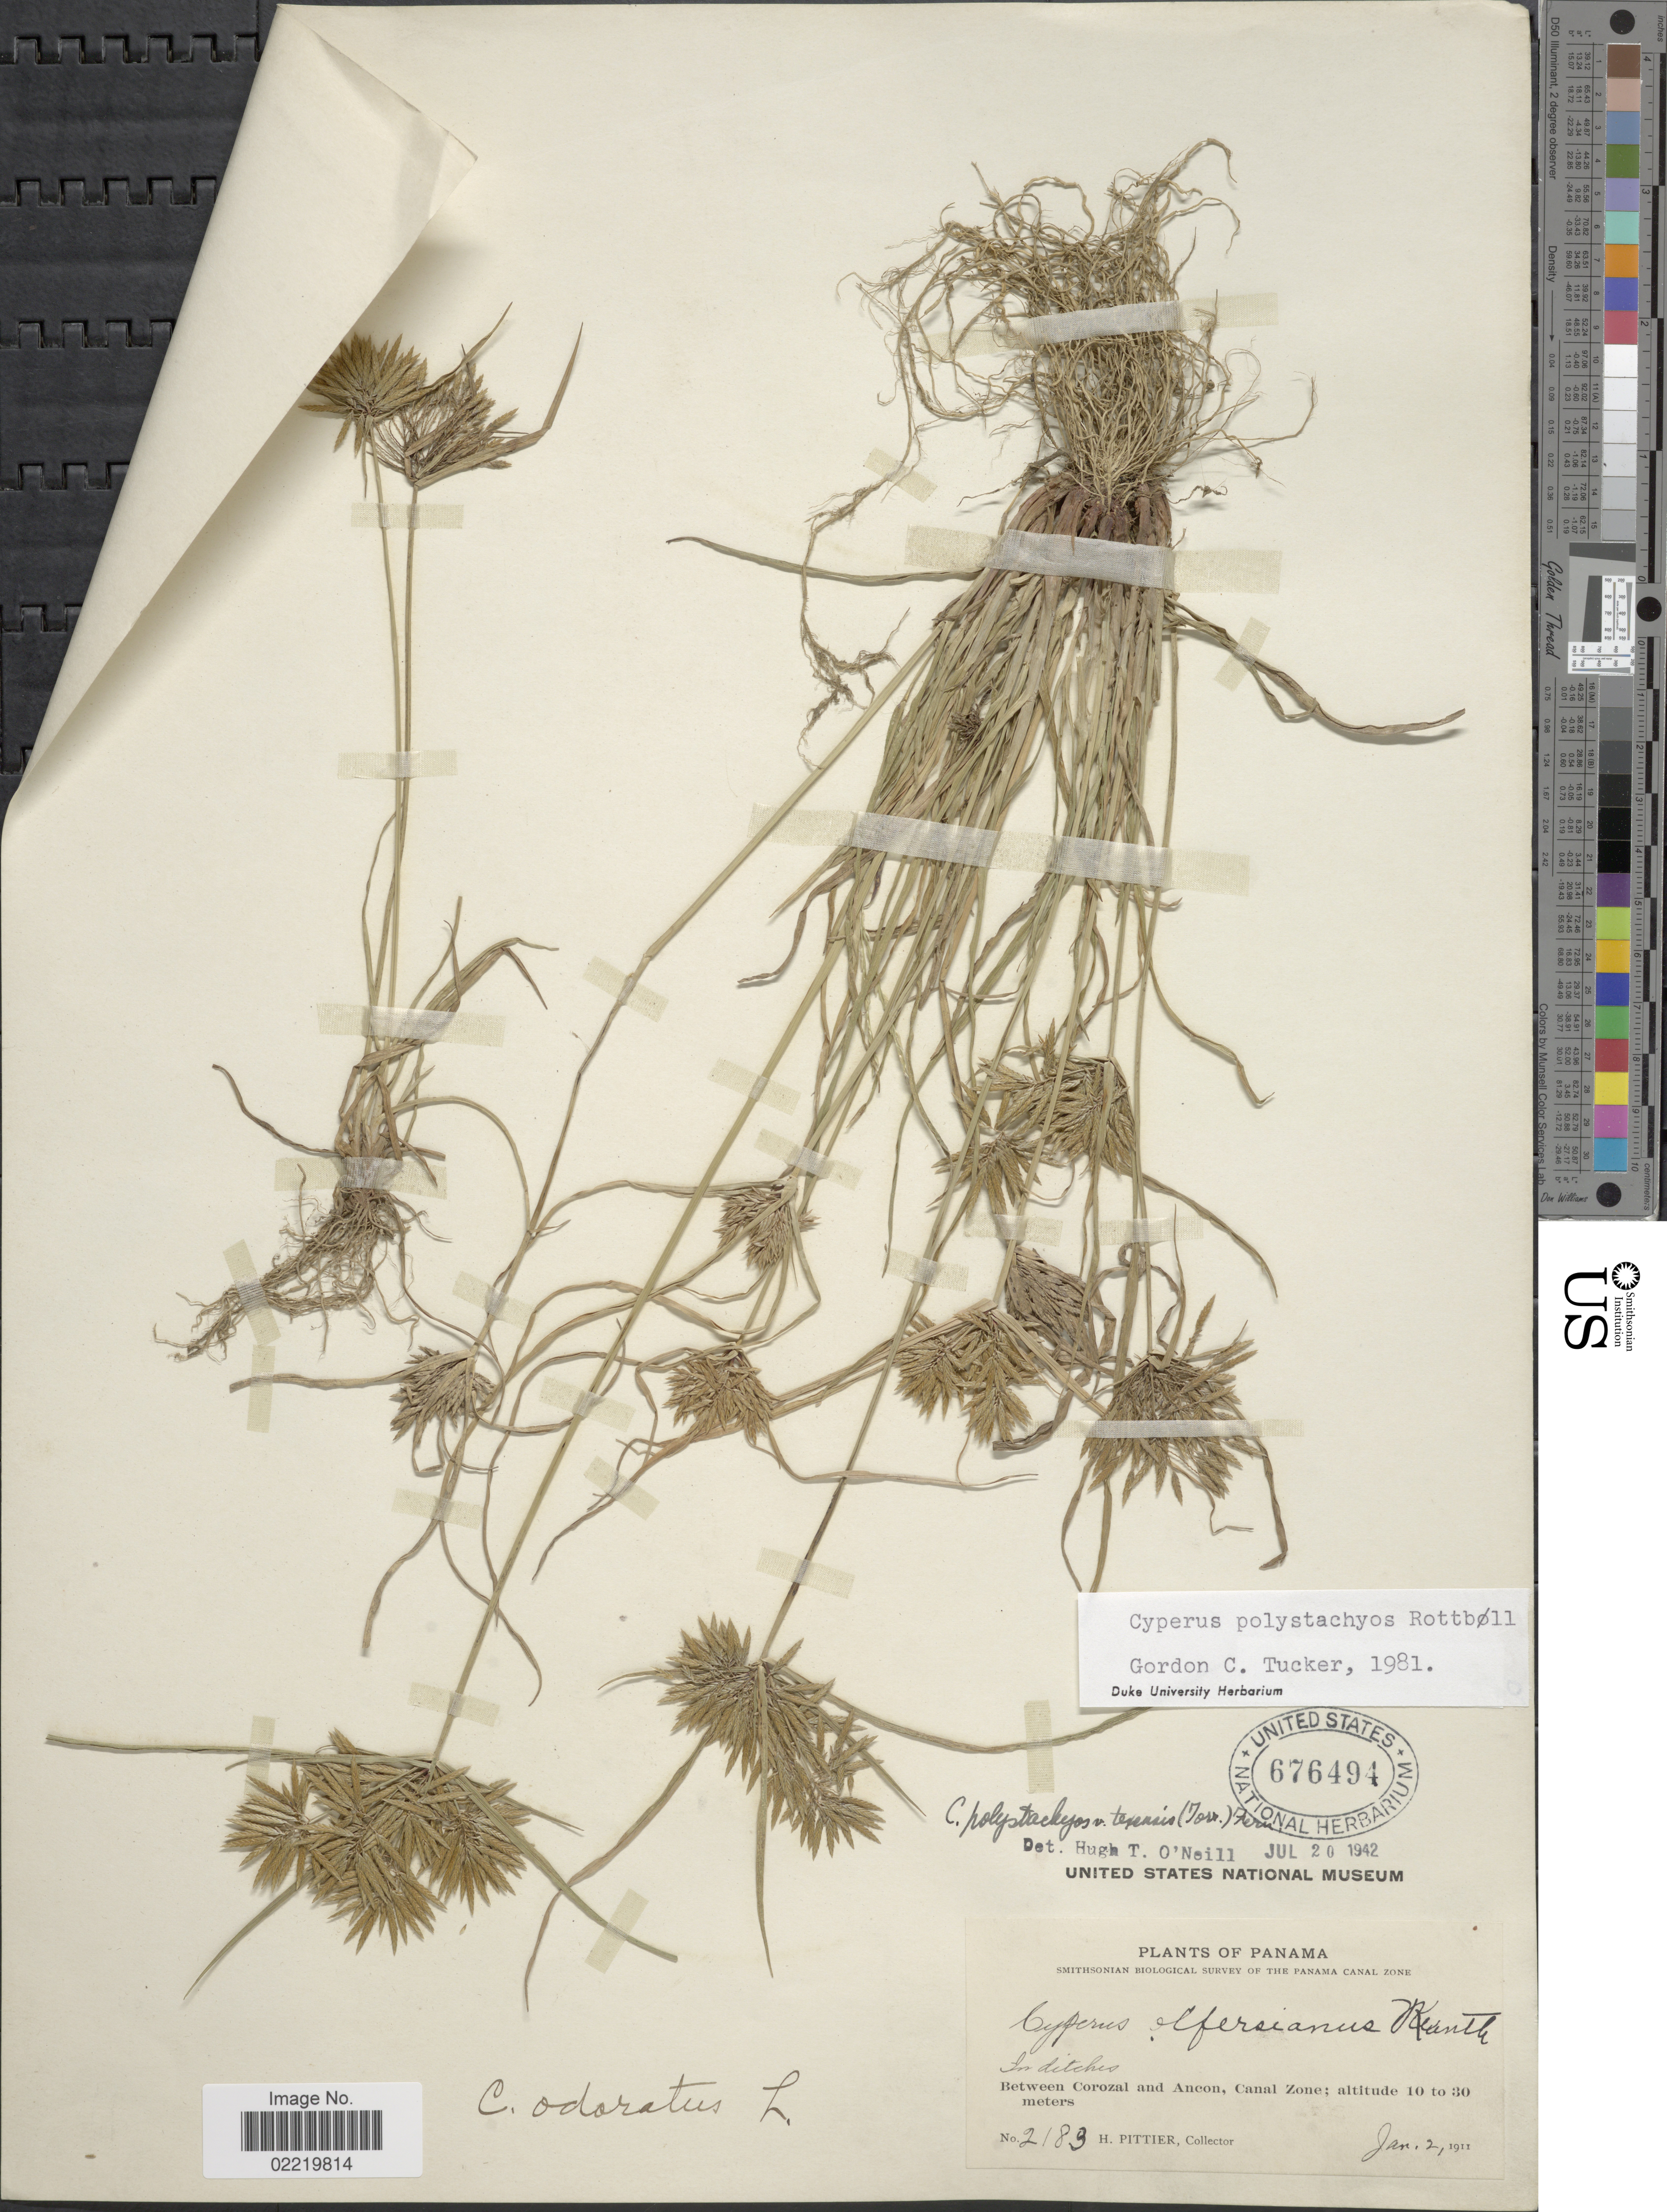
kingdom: Plantae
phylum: Tracheophyta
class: Liliopsida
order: Poales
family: Cyperaceae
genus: Cyperus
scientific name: Cyperus polystachyos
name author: Rottb.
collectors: H. F. Pittier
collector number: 2183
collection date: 1911-01-02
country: Panama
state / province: Colón / Panamá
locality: In ditches, Between Corozal and Ancon, Canal Zone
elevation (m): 10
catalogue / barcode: US 676494